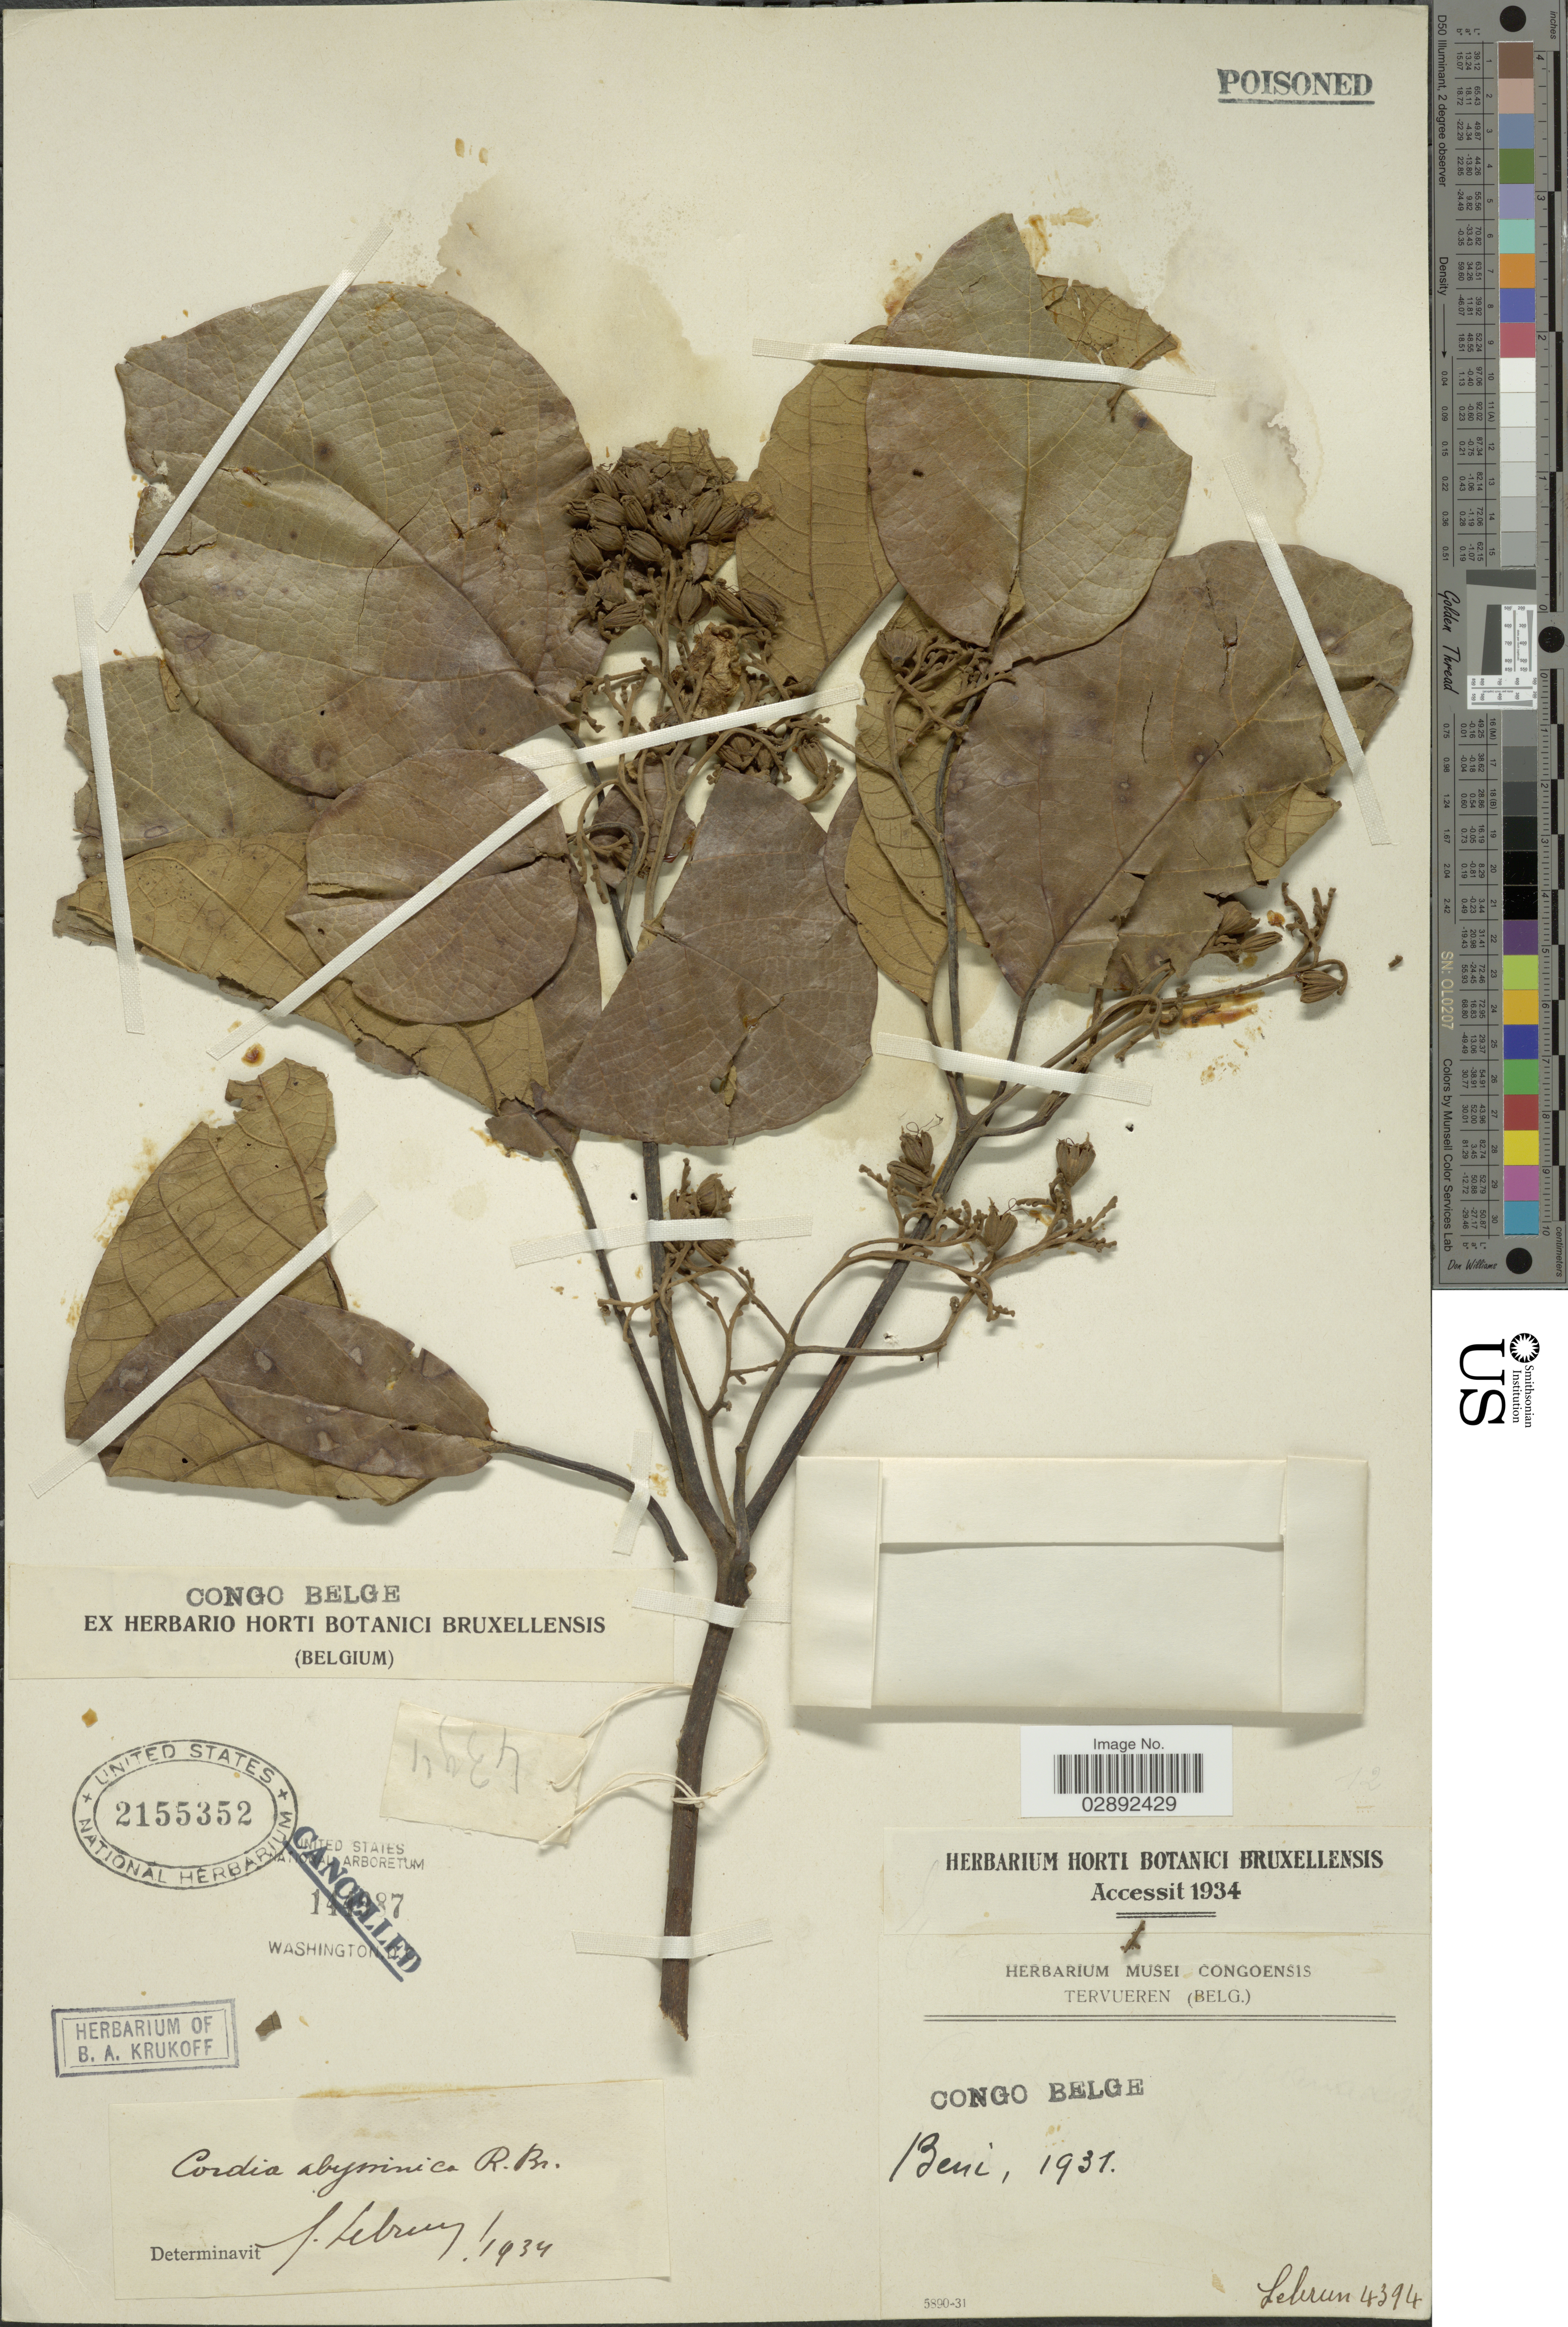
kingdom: Plantae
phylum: Tracheophyta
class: Magnoliopsida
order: Boraginales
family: Cordiaceae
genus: Cordia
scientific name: Cordia africana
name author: Lam.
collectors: J.A. Lebrun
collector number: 4394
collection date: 1931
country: Congo, Democratic Republic of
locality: Congo Belge. Beni.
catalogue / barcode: US 2155352